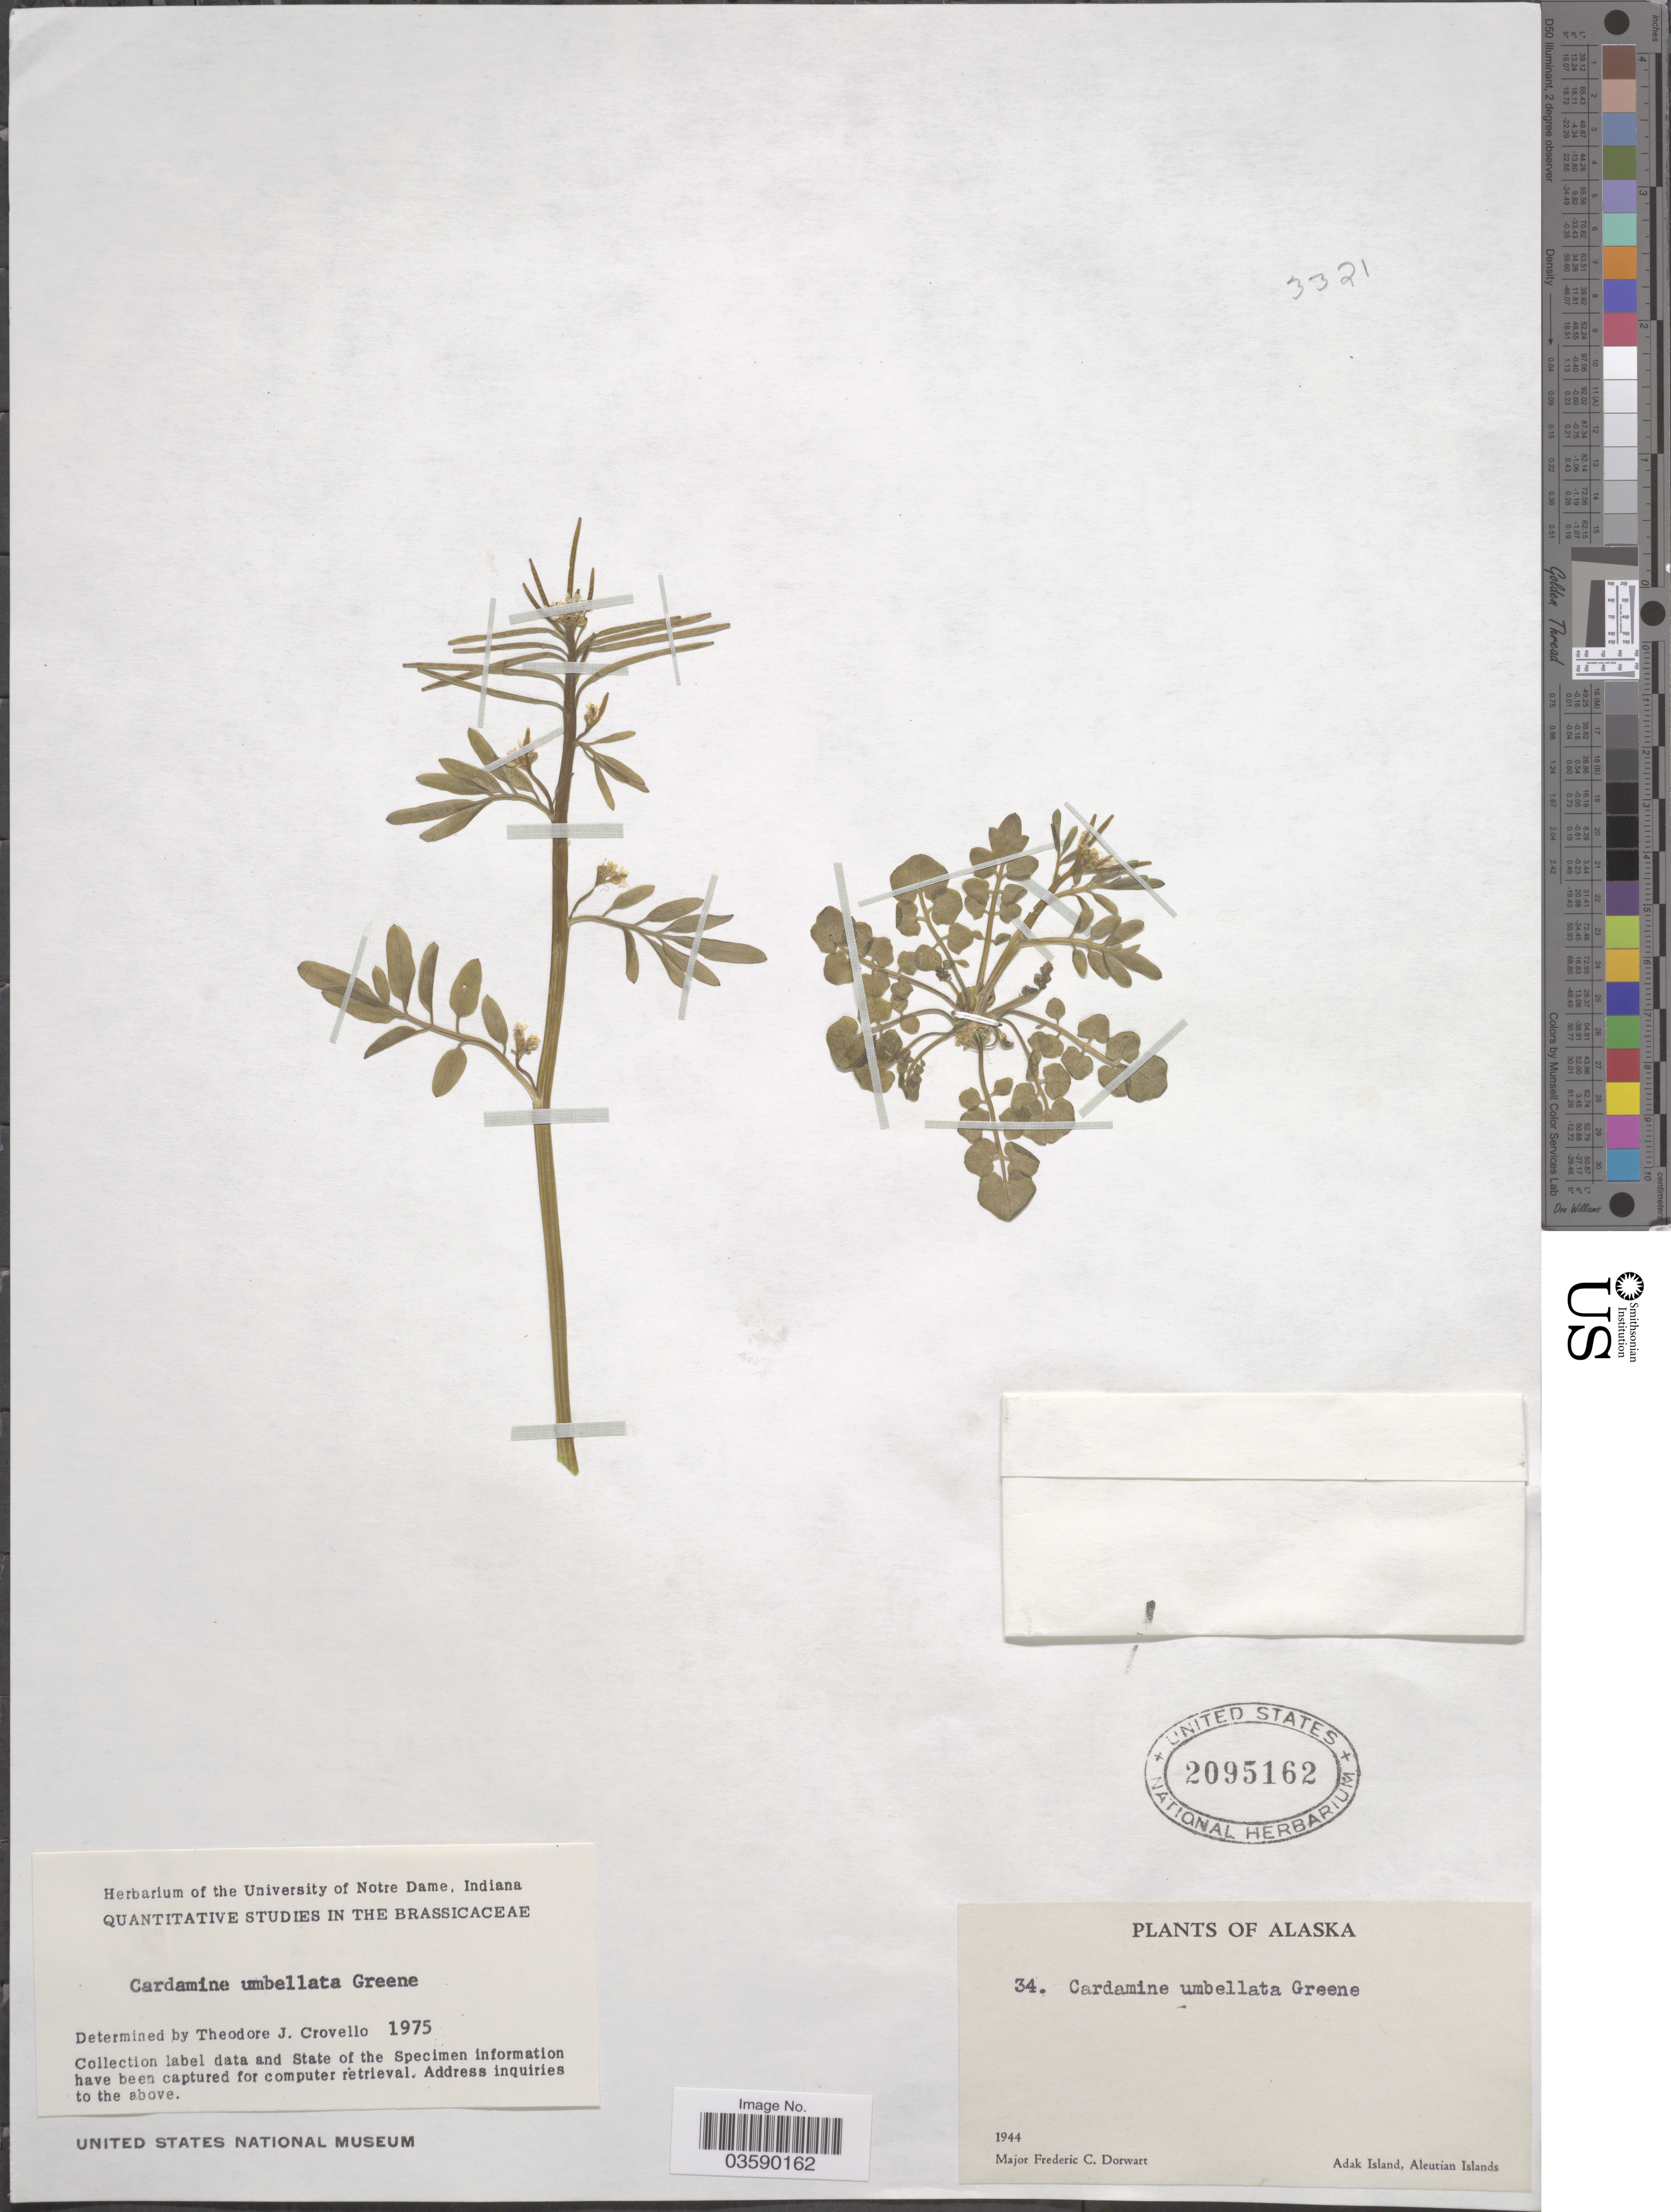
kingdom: Plantae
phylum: Tracheophyta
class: Magnoliopsida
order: Brassicales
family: Brassicaceae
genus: Cardamine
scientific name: Cardamine umbellata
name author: Greene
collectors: F. Dorwart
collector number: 34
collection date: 1944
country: United States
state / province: Alaska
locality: Adak Island, Aleutian Islands.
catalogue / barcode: US 2095162